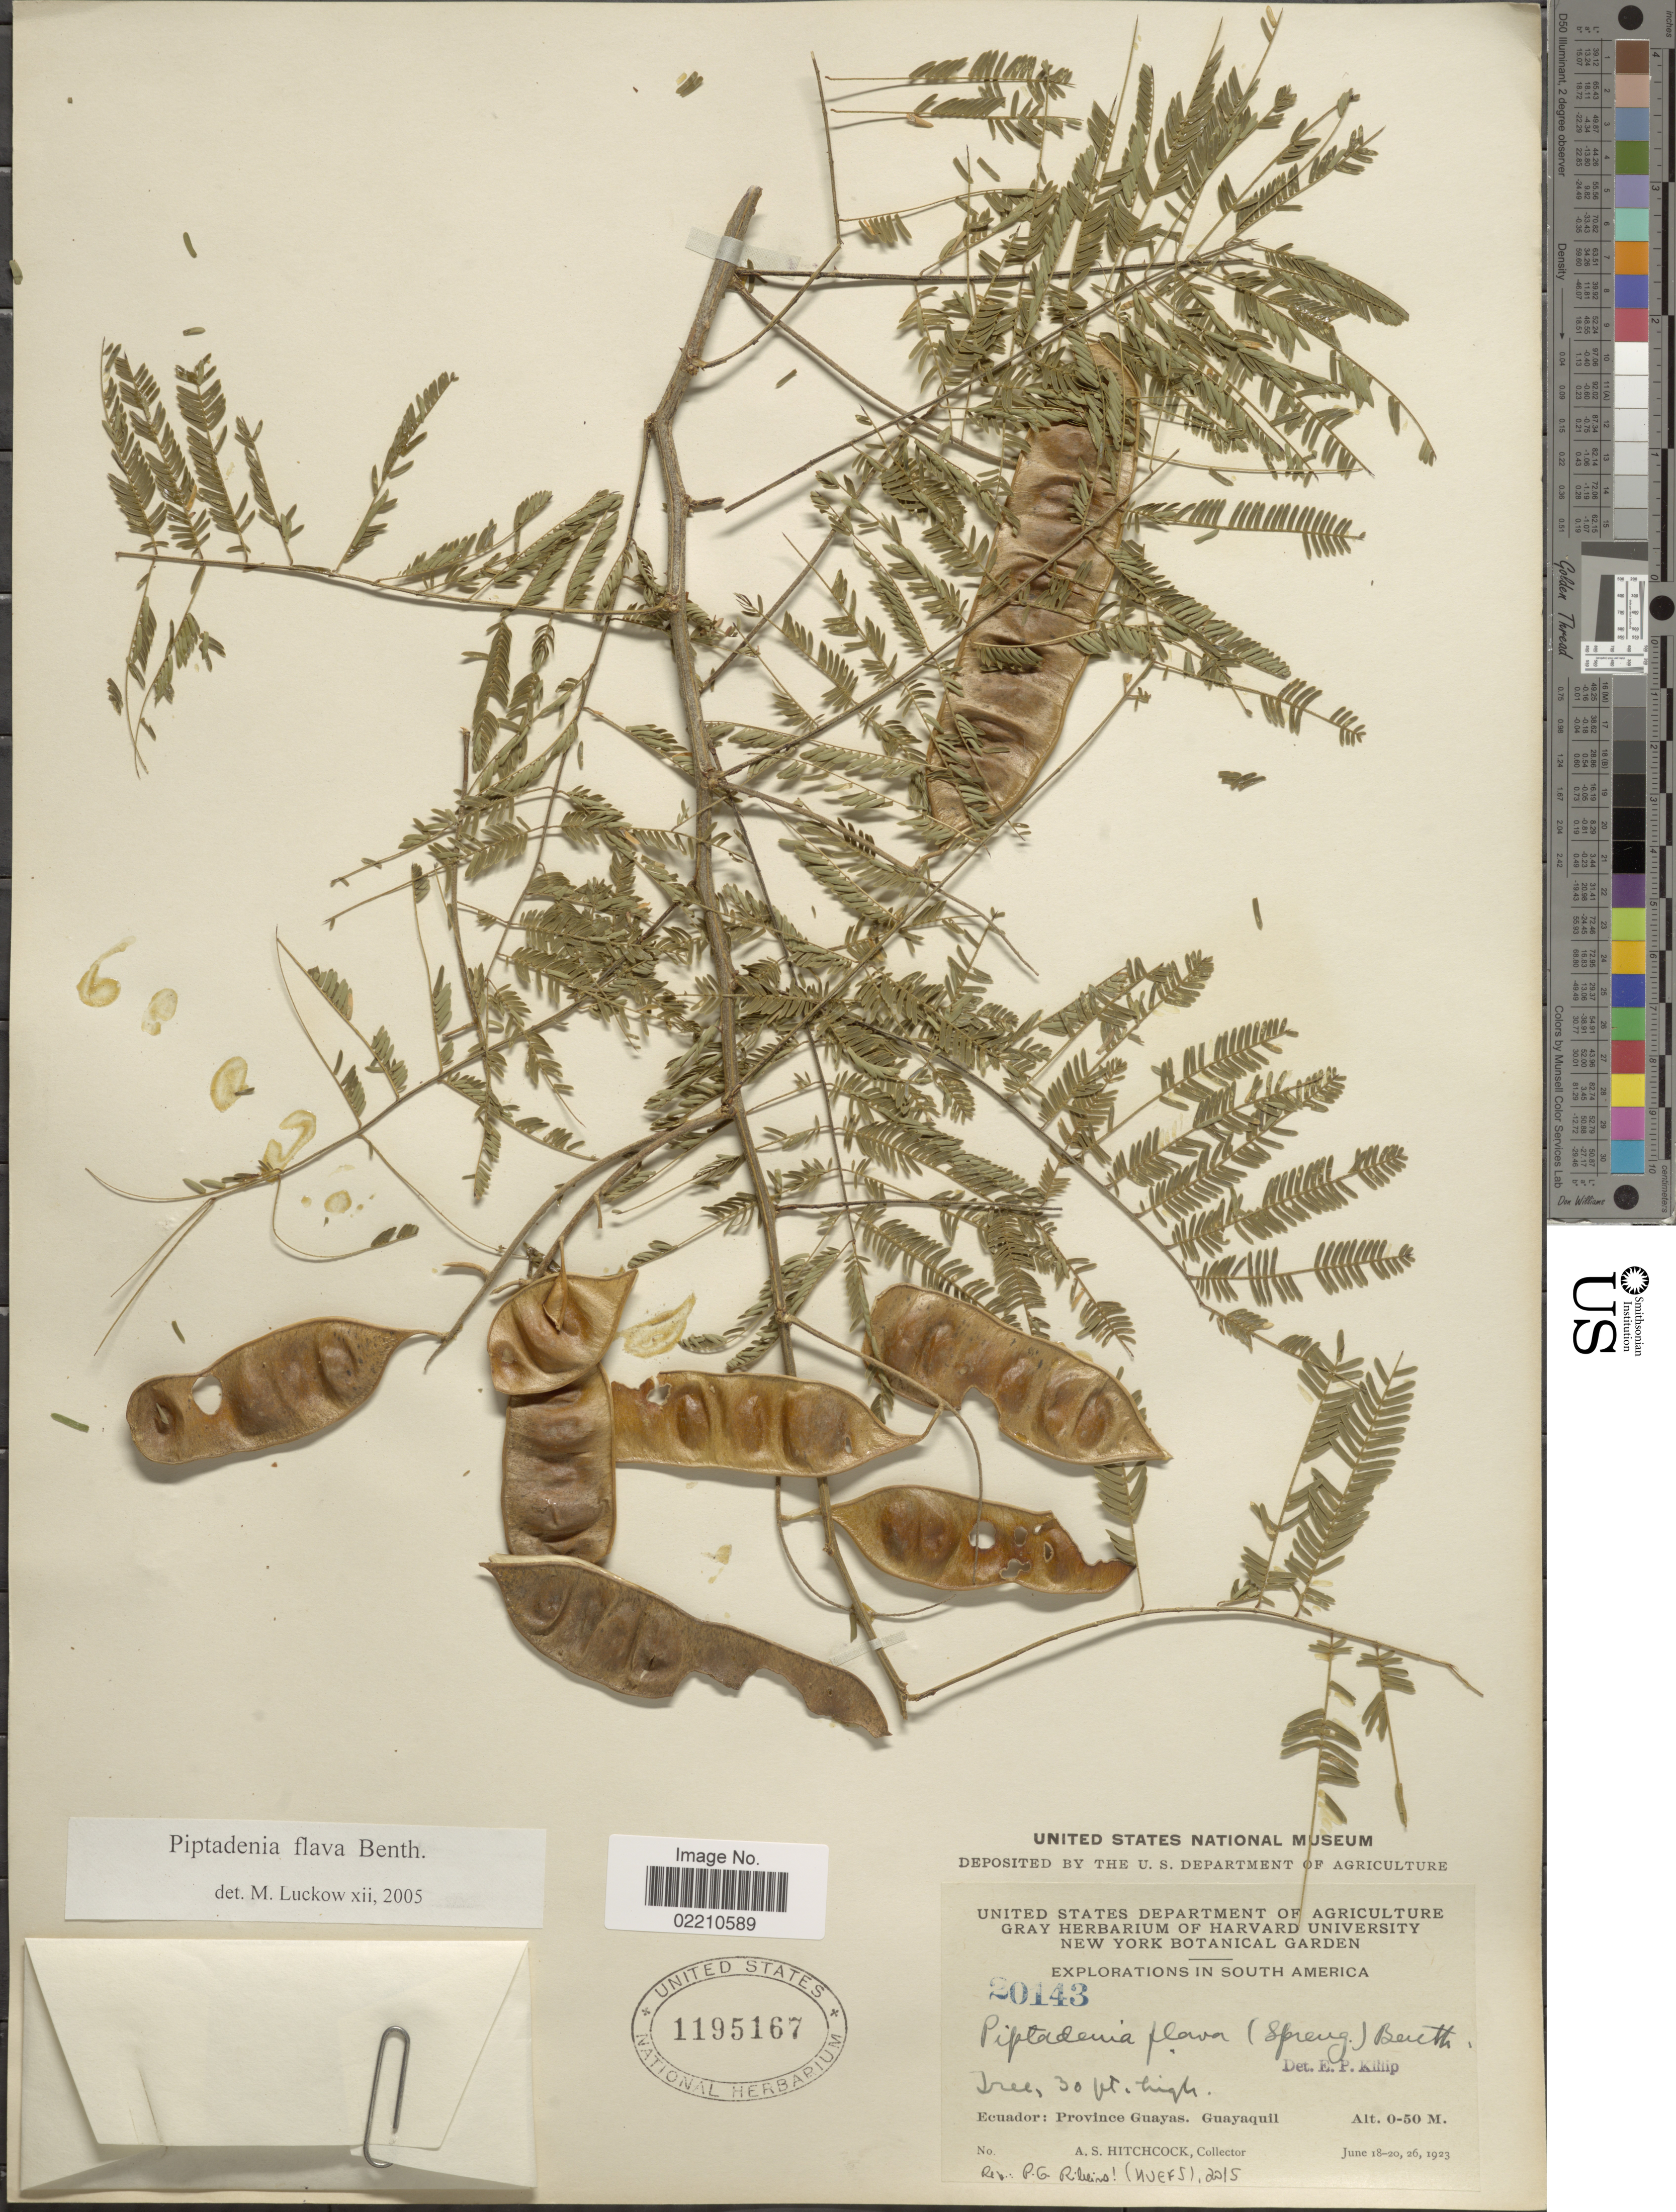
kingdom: Plantae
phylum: Tracheophyta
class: Magnoliopsida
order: Fabales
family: Fabaceae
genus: Piptadenia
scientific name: Piptadenia flava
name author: (DC.) Benth.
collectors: A. S. Hitchcock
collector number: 20143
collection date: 1923-06-18/1923-06-26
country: Ecuador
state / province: Guayas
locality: Ecuador: Province Guayas, Guayaquil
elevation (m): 0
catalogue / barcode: US 1195167